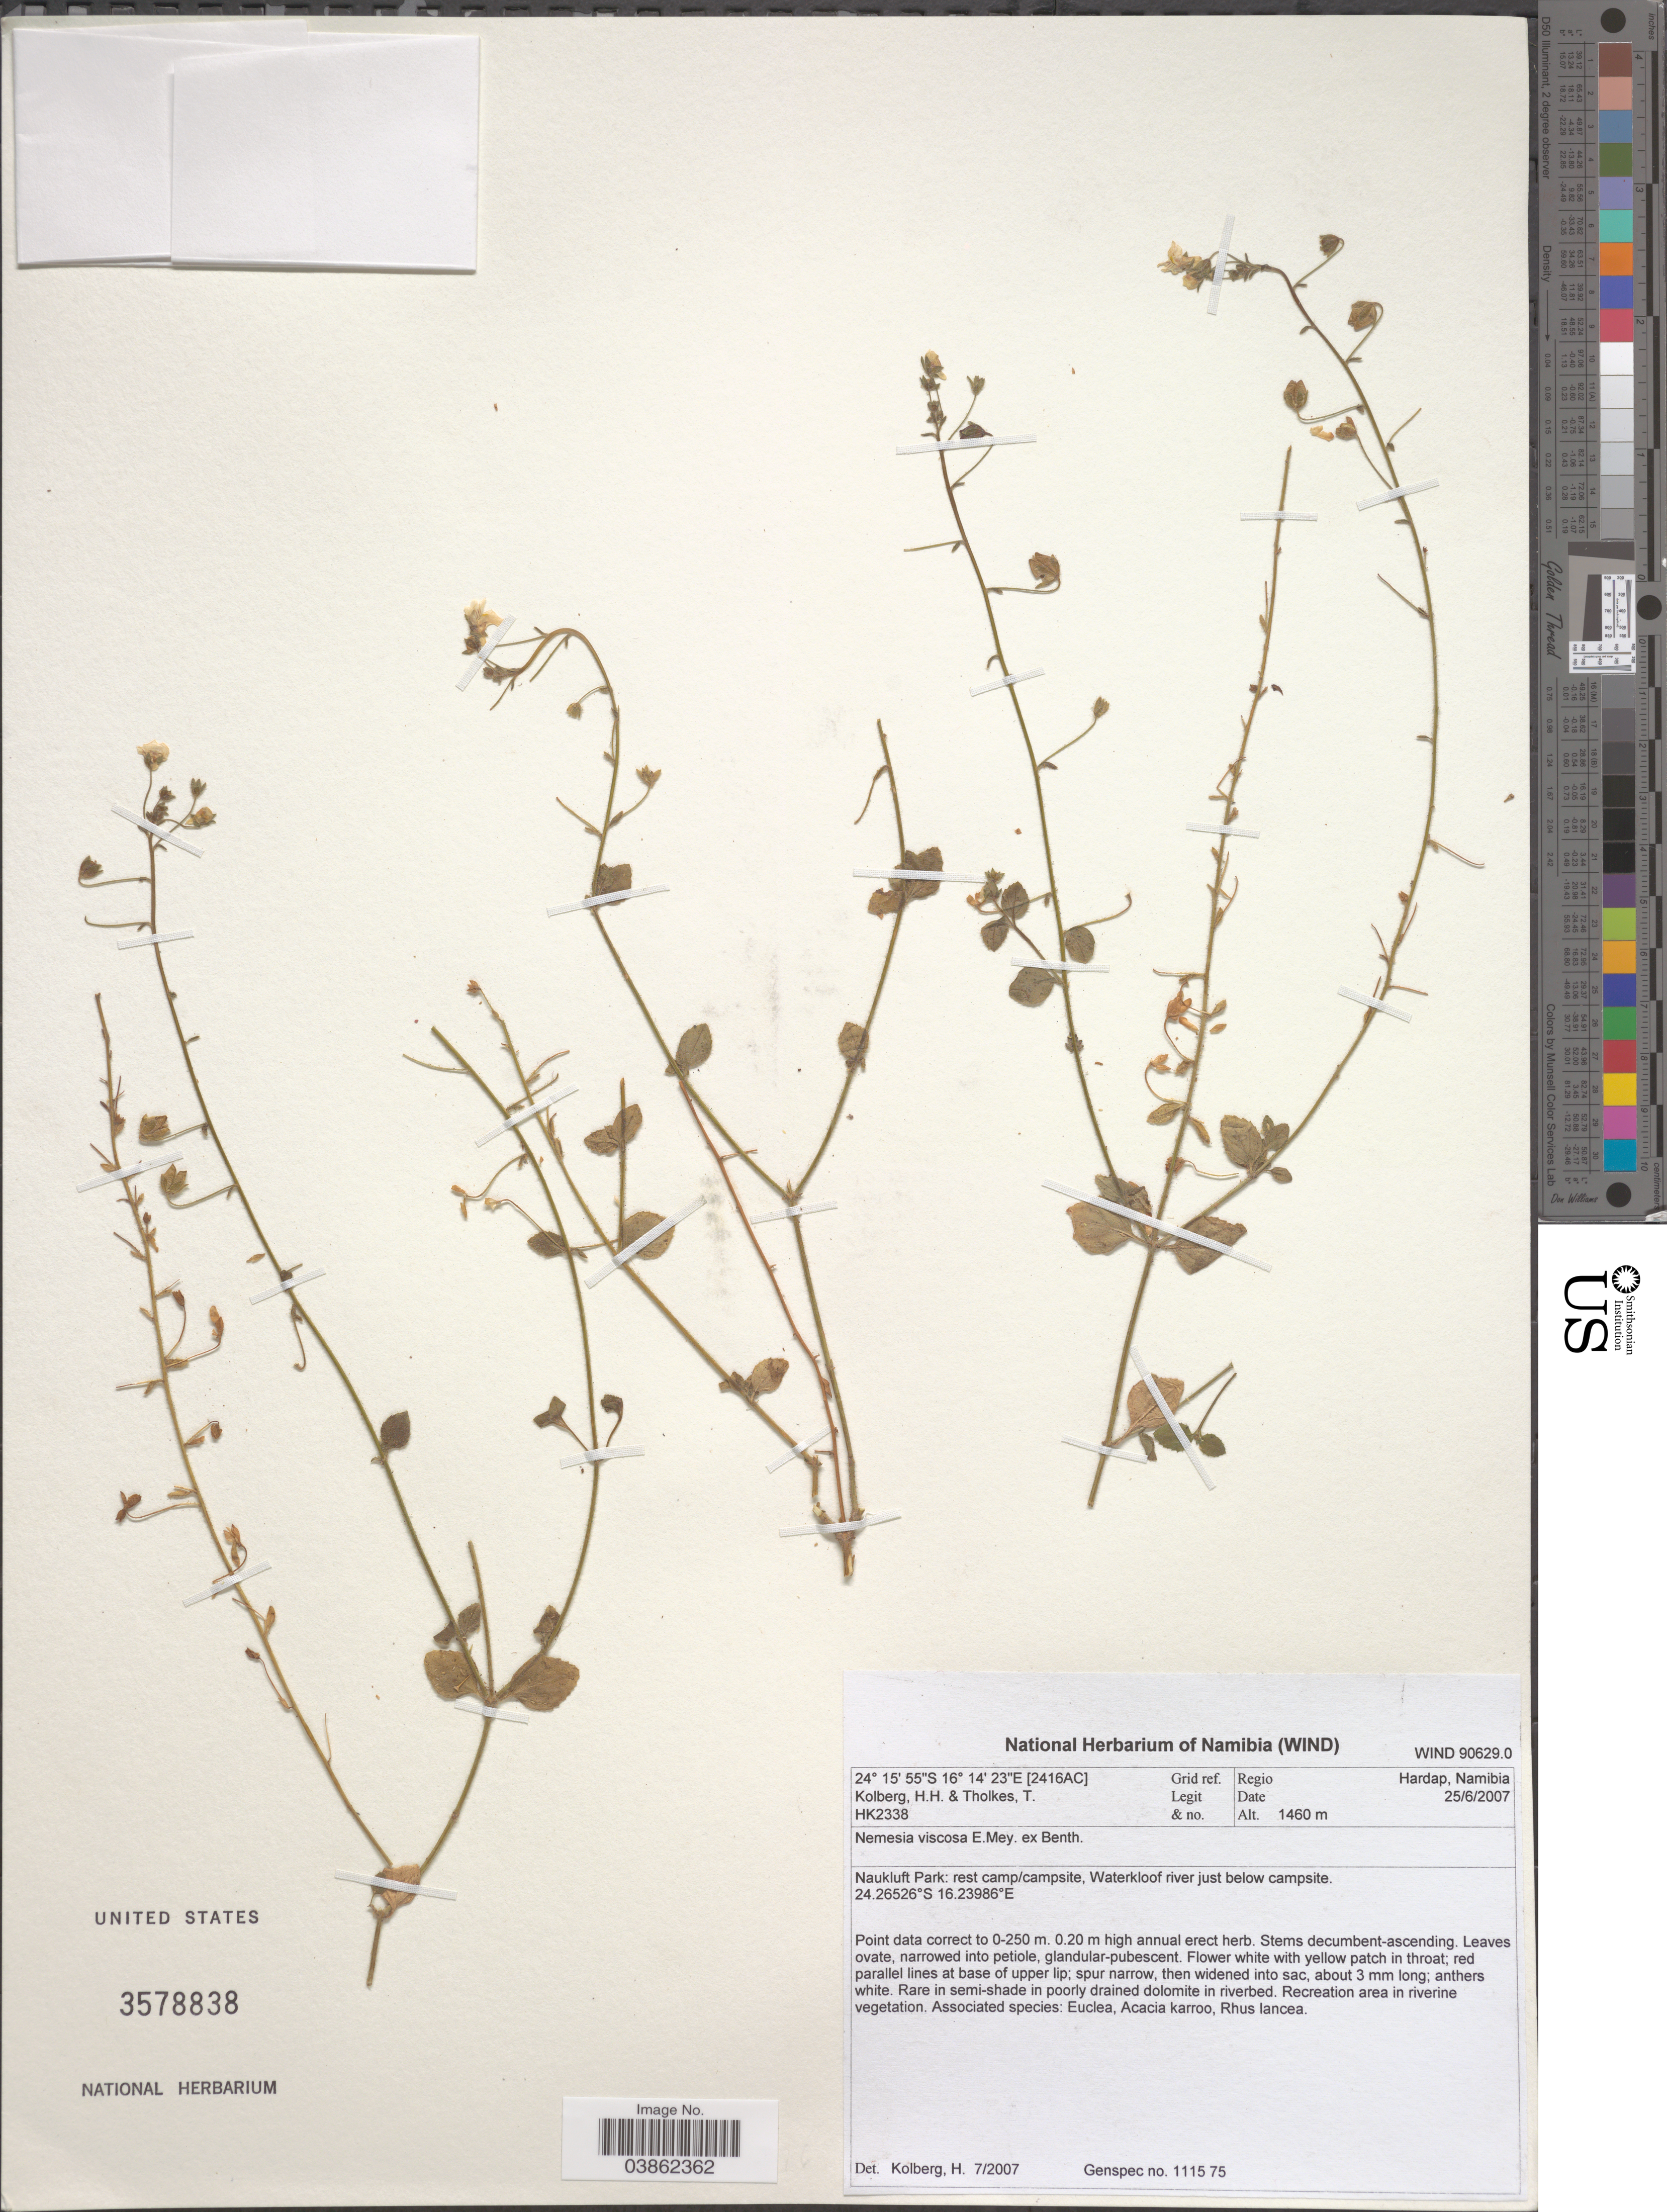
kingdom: Plantae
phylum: Tracheophyta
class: Magnoliopsida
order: Lamiales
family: Scrophulariaceae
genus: Nemesia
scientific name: Nemesia viscosa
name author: E. Mey. ex Benth.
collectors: H. H. Kolberg & T. Tholkes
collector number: HK2338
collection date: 2007-06-25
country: Namibia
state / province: Hardap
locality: Grid ref. [2416AC]. Regio Hardap. Naukluft Park: rest camp/campsite, Waterkloof river just below campsite.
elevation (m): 1460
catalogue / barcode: US 3578838